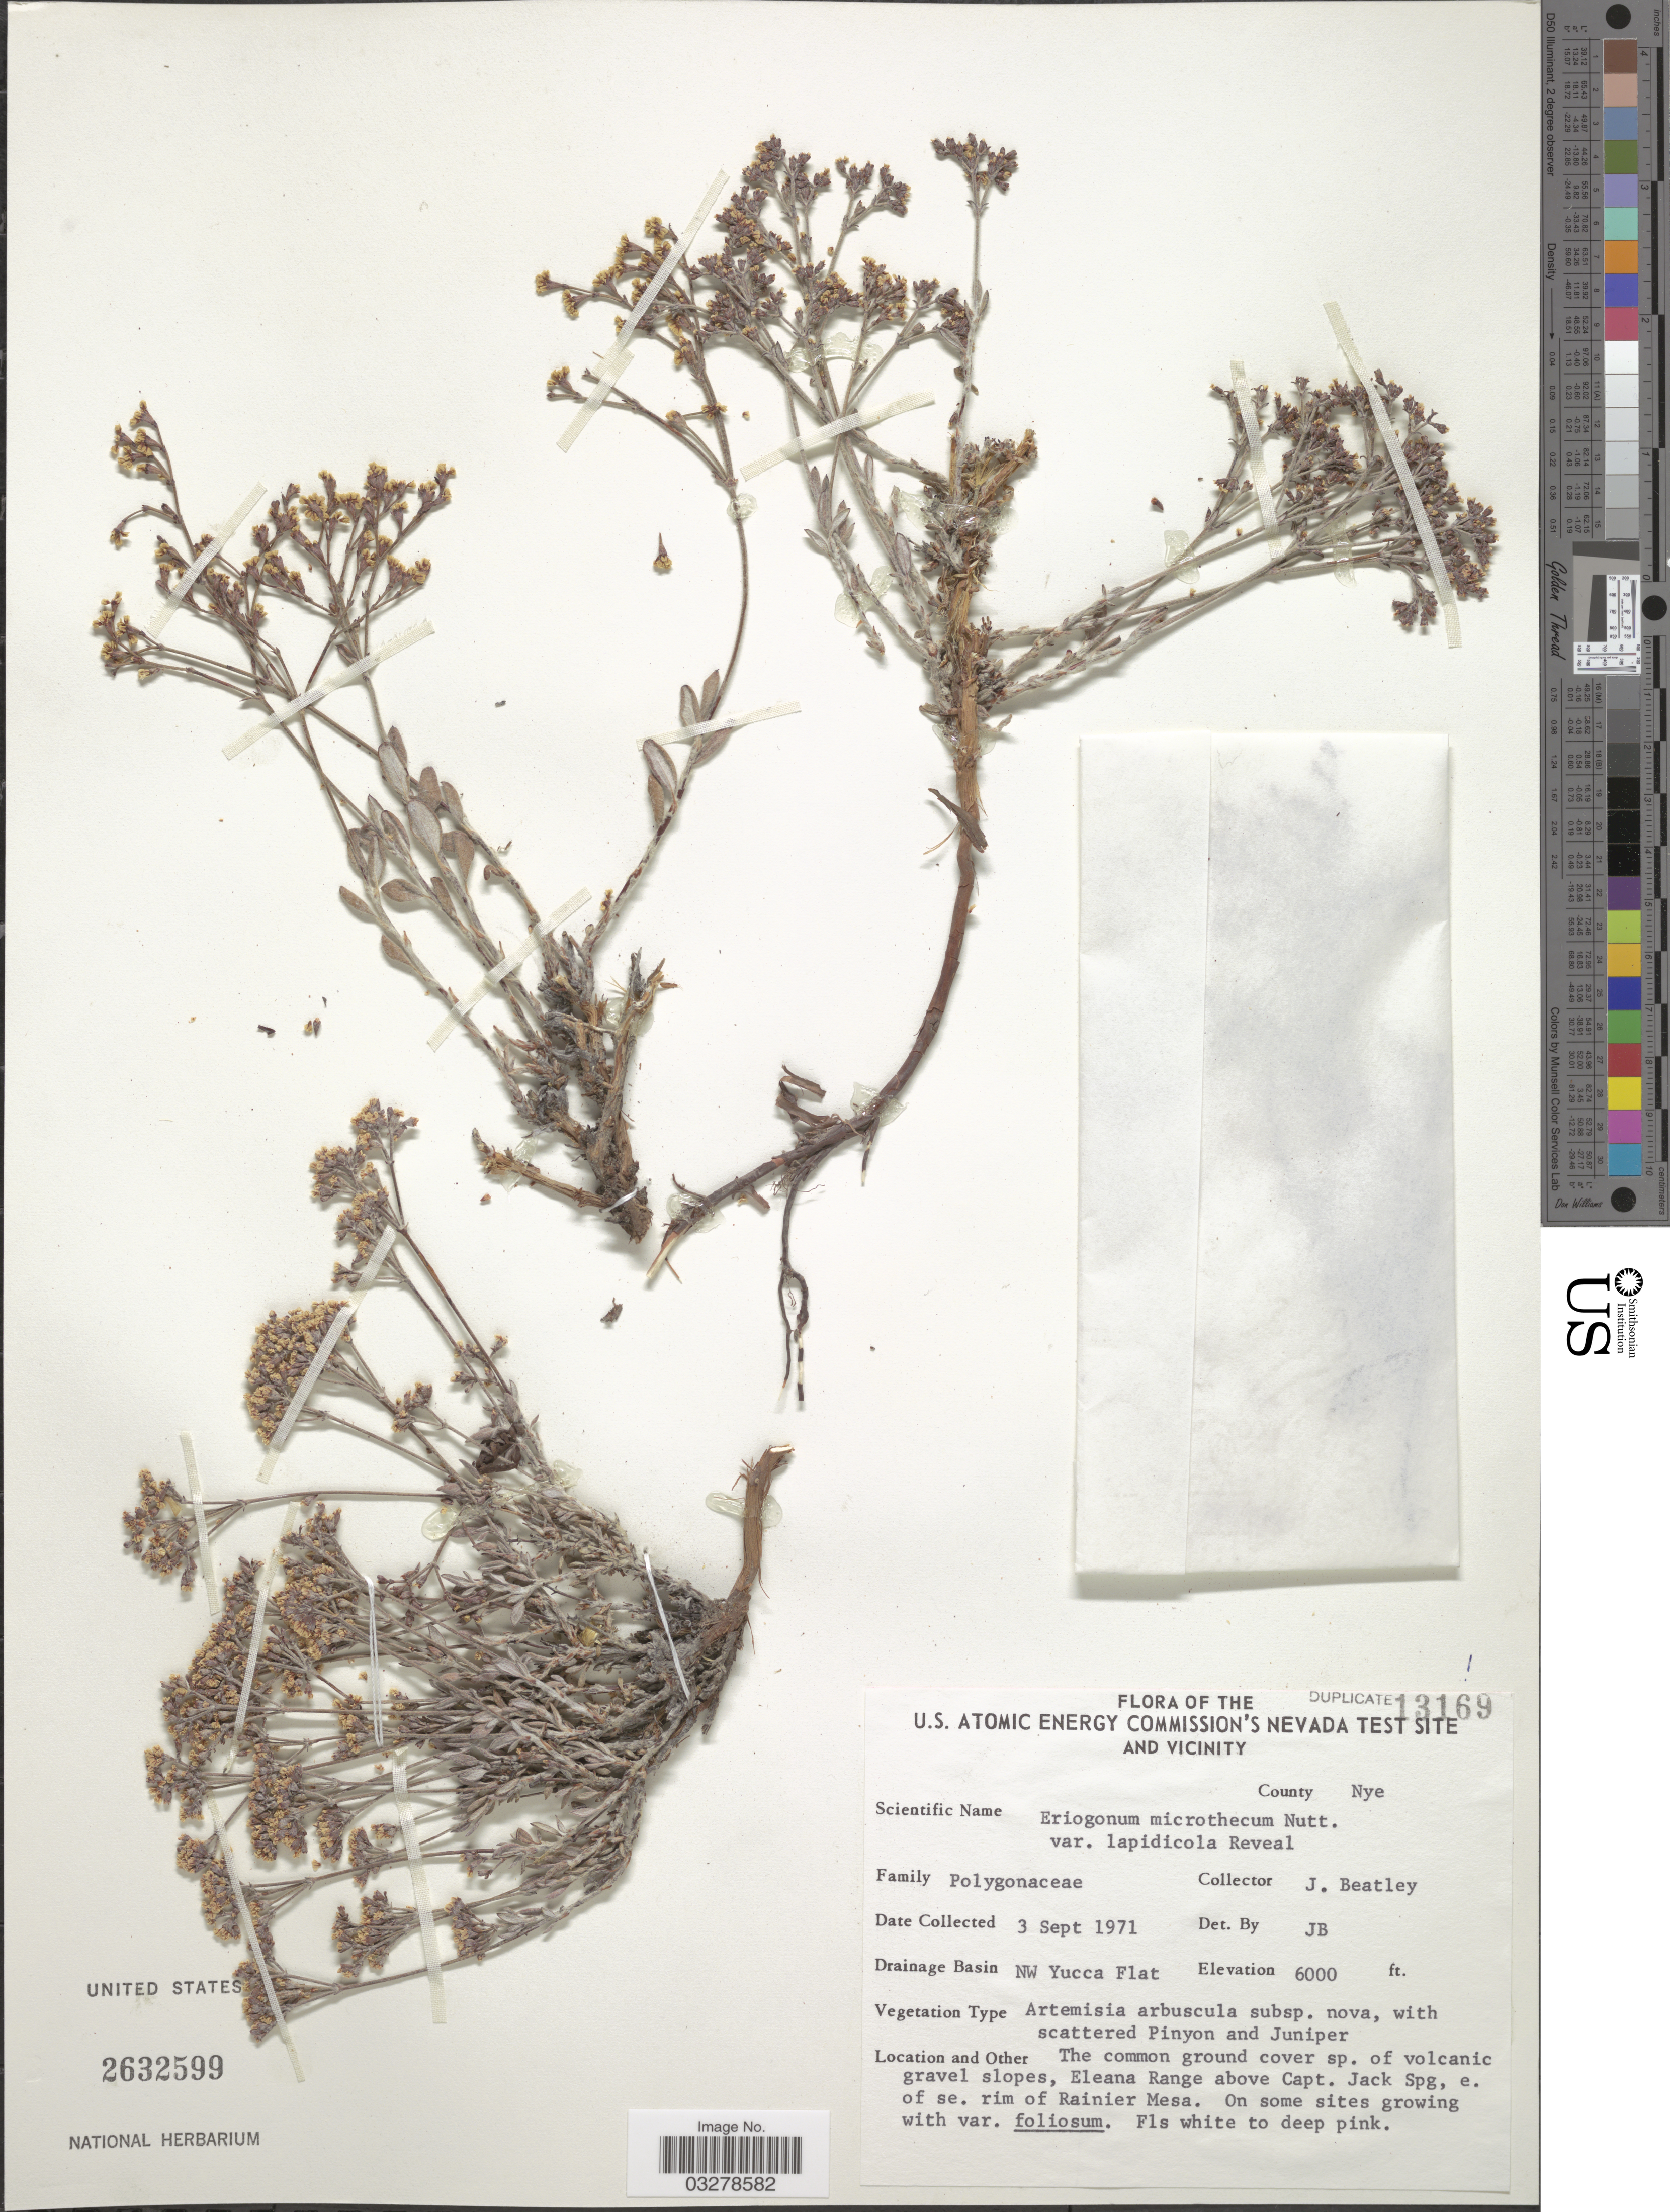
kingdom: Plantae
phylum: Tracheophyta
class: Magnoliopsida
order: Caryophyllales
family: Polygonaceae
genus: Eriogonum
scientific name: Eriogonum microtheca var. lapidicola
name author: Reveal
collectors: J. C. Beatley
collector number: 13169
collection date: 1971-09-03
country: United States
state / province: Nevada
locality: U.S. Atomic Energy Commission's Nevada Test Site and Vicinity. County Nye. Drainage Basin NW Yucca Flat. Eleana Range above Capt. Jack Spg, e. of se. rim of Rainier Mesa.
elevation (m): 1829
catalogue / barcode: US 2632599